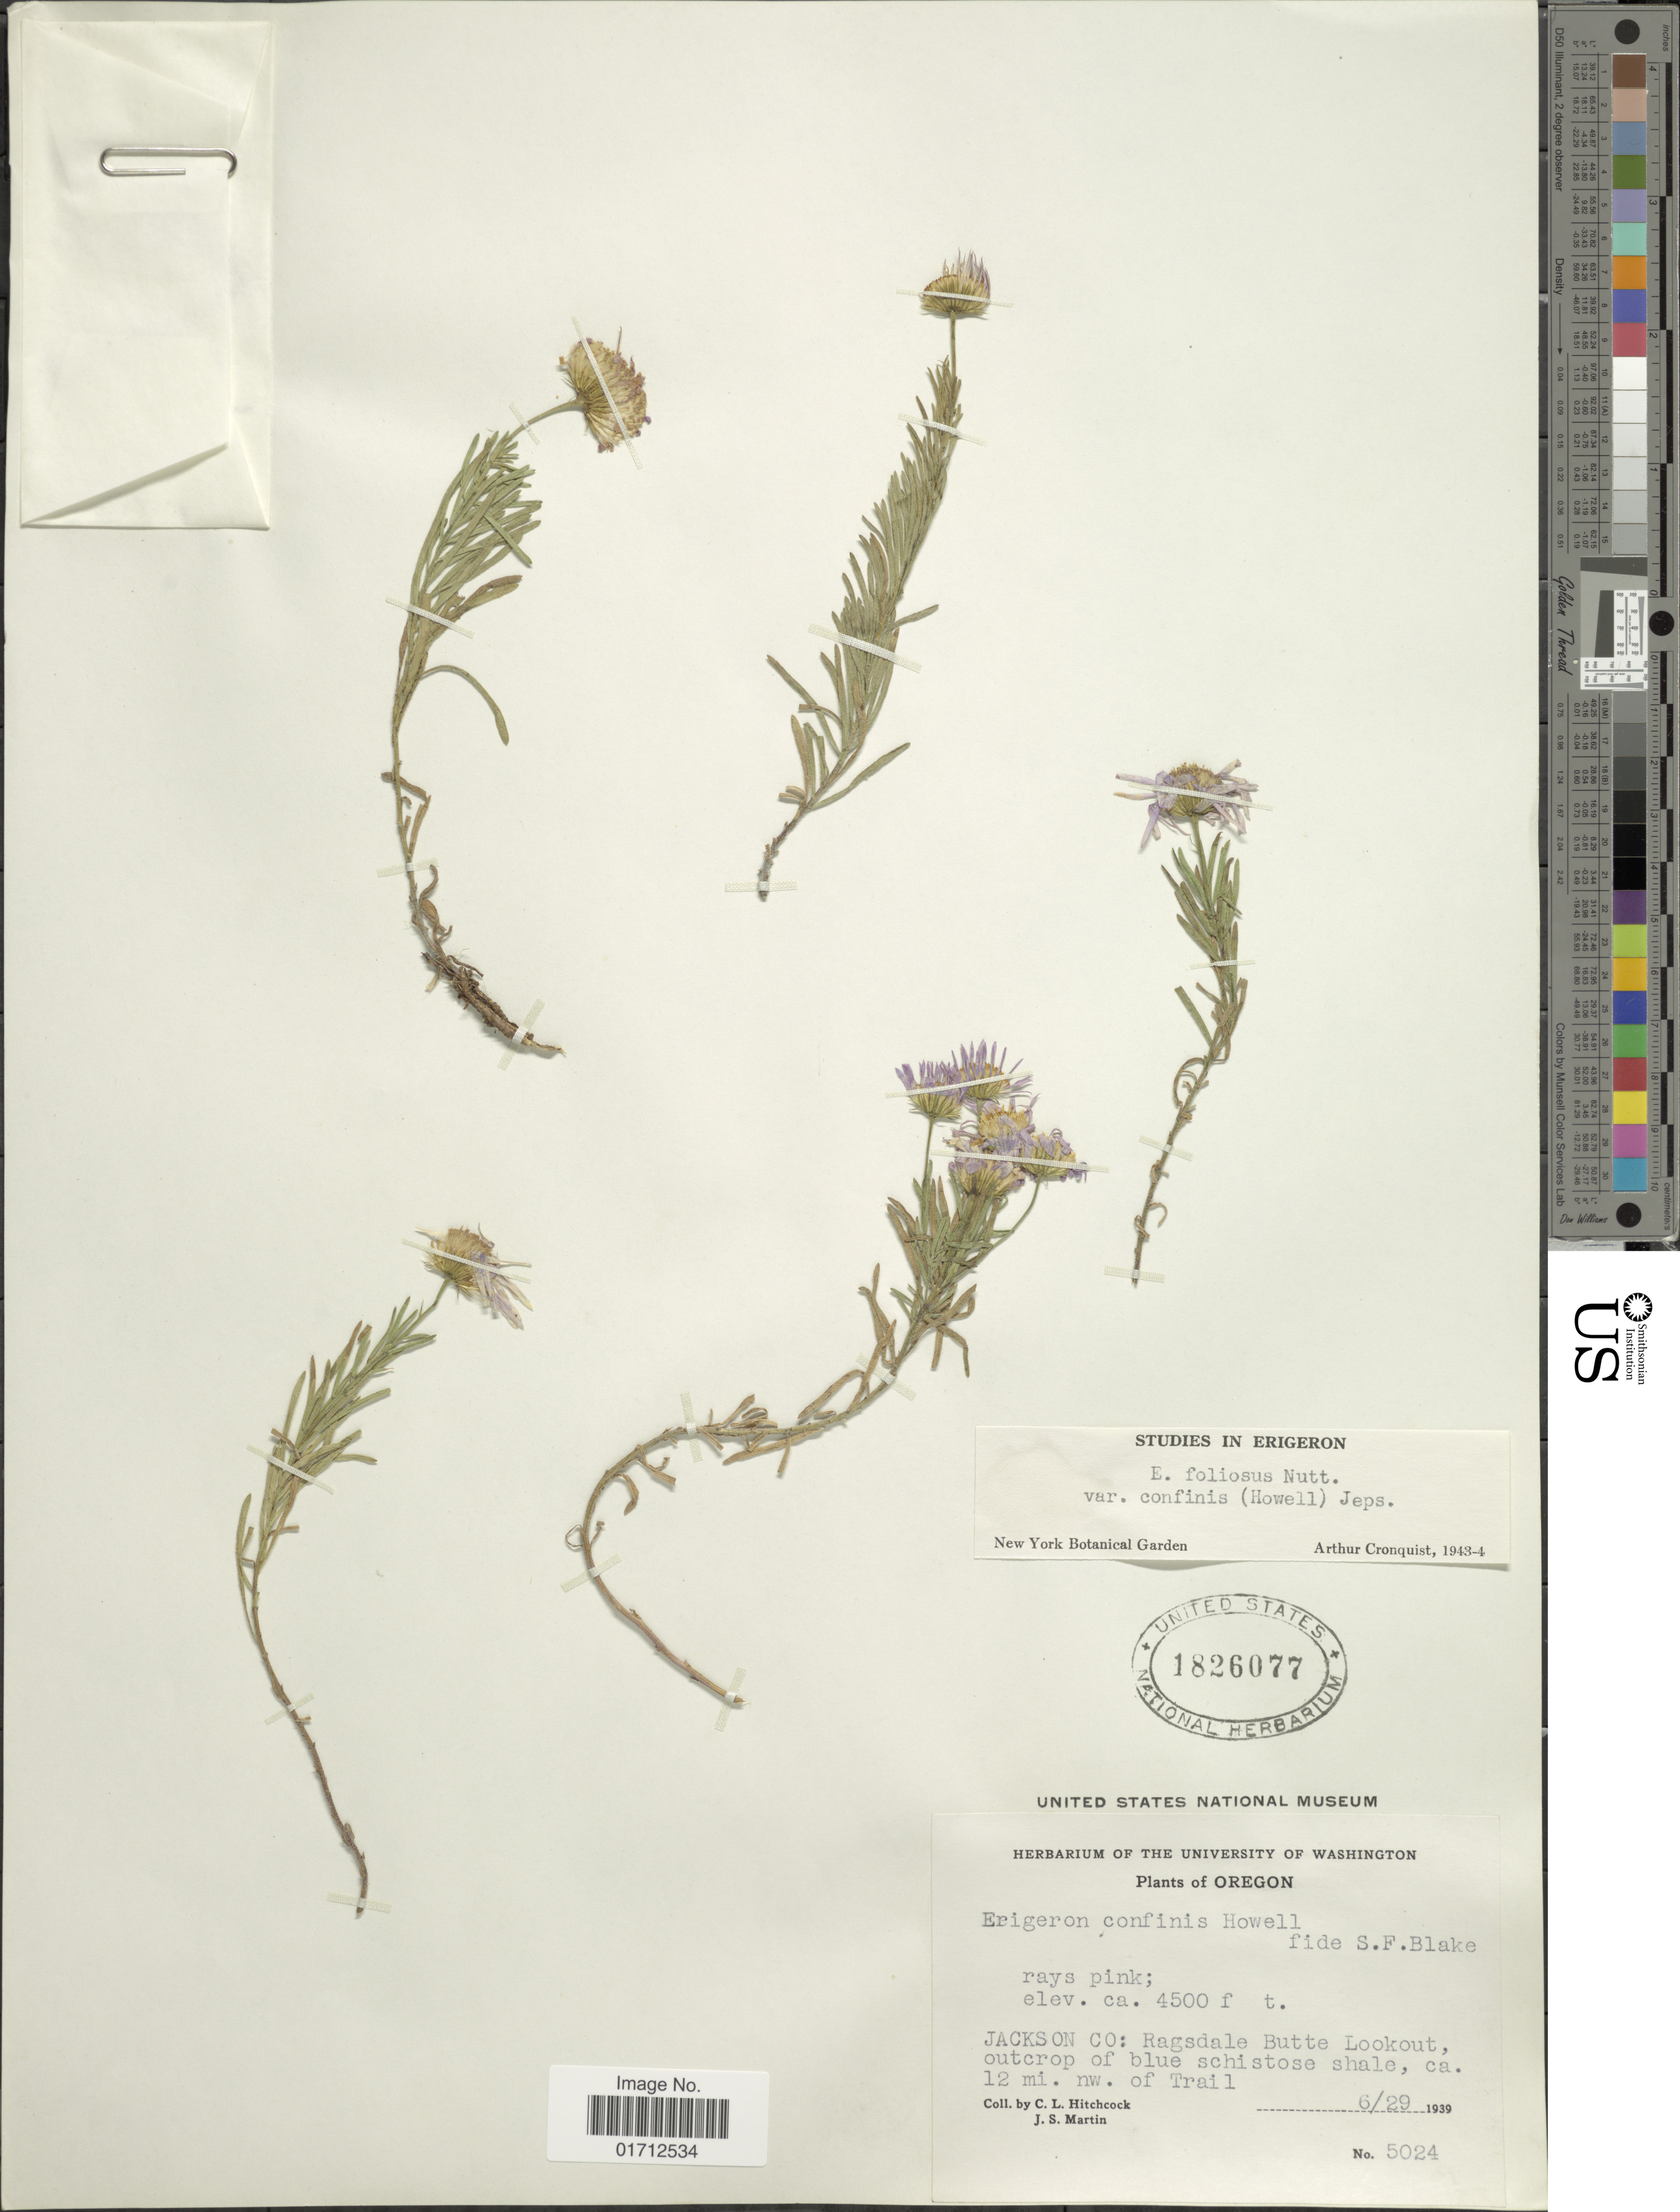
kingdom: Plantae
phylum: Tracheophyta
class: Magnoliopsida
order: Asterales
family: Asteraceae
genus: Erigeron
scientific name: Erigeron foliosus var. confinis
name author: (Howell) Jeps.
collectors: C. L. Hitchcock & J. S. Martin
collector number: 5024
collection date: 1939-06-29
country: United States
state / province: Oregon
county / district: Jackson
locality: Jackson Co.: Ragsdale Butte Lookout, ca. 12 mi. nw. of Trail.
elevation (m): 1372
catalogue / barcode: US 1826077